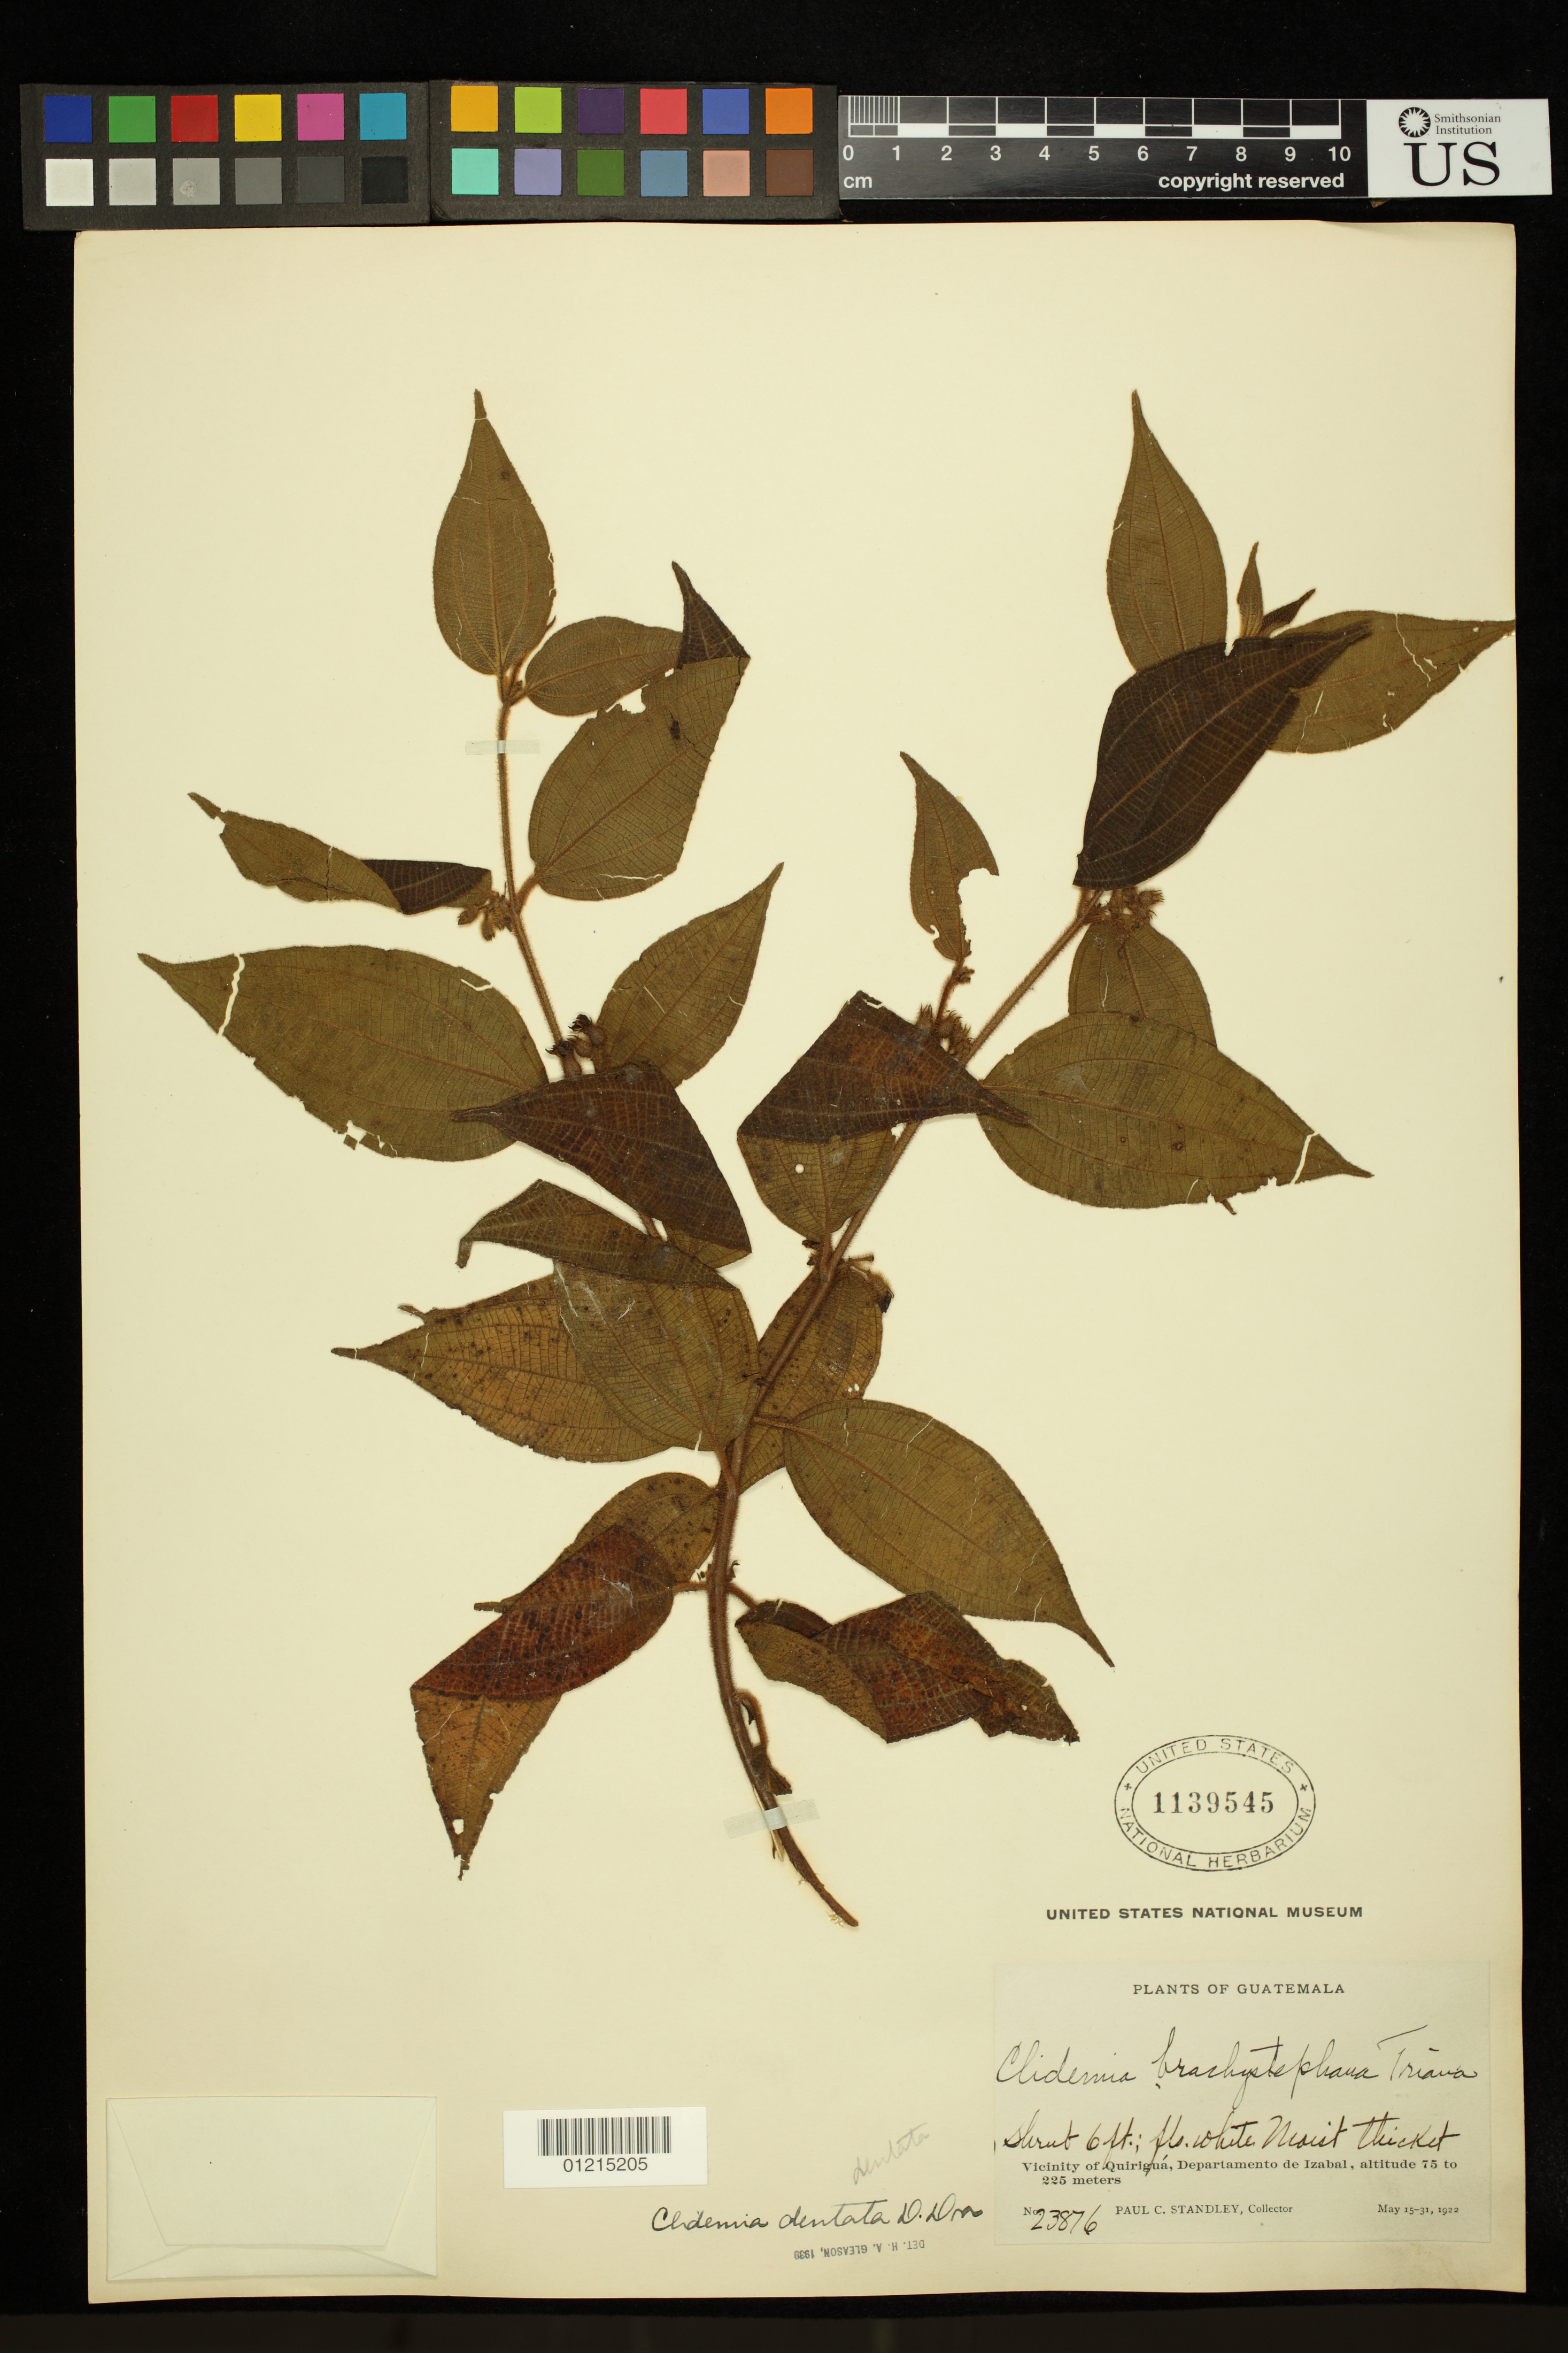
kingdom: Plantae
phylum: Tracheophyta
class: Magnoliopsida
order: Myrtales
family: Melastomataceae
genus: Clidemia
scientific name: Clidemia dentata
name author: D. Don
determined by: Gleason, H. A.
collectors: P. C. Standley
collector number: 23876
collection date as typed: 15 May 1922 to 31 Mar 1922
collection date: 1922-03-31/1922-05-15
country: Guatemala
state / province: Izabal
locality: Vicinity of Quiriguá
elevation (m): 75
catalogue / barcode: US 1139545